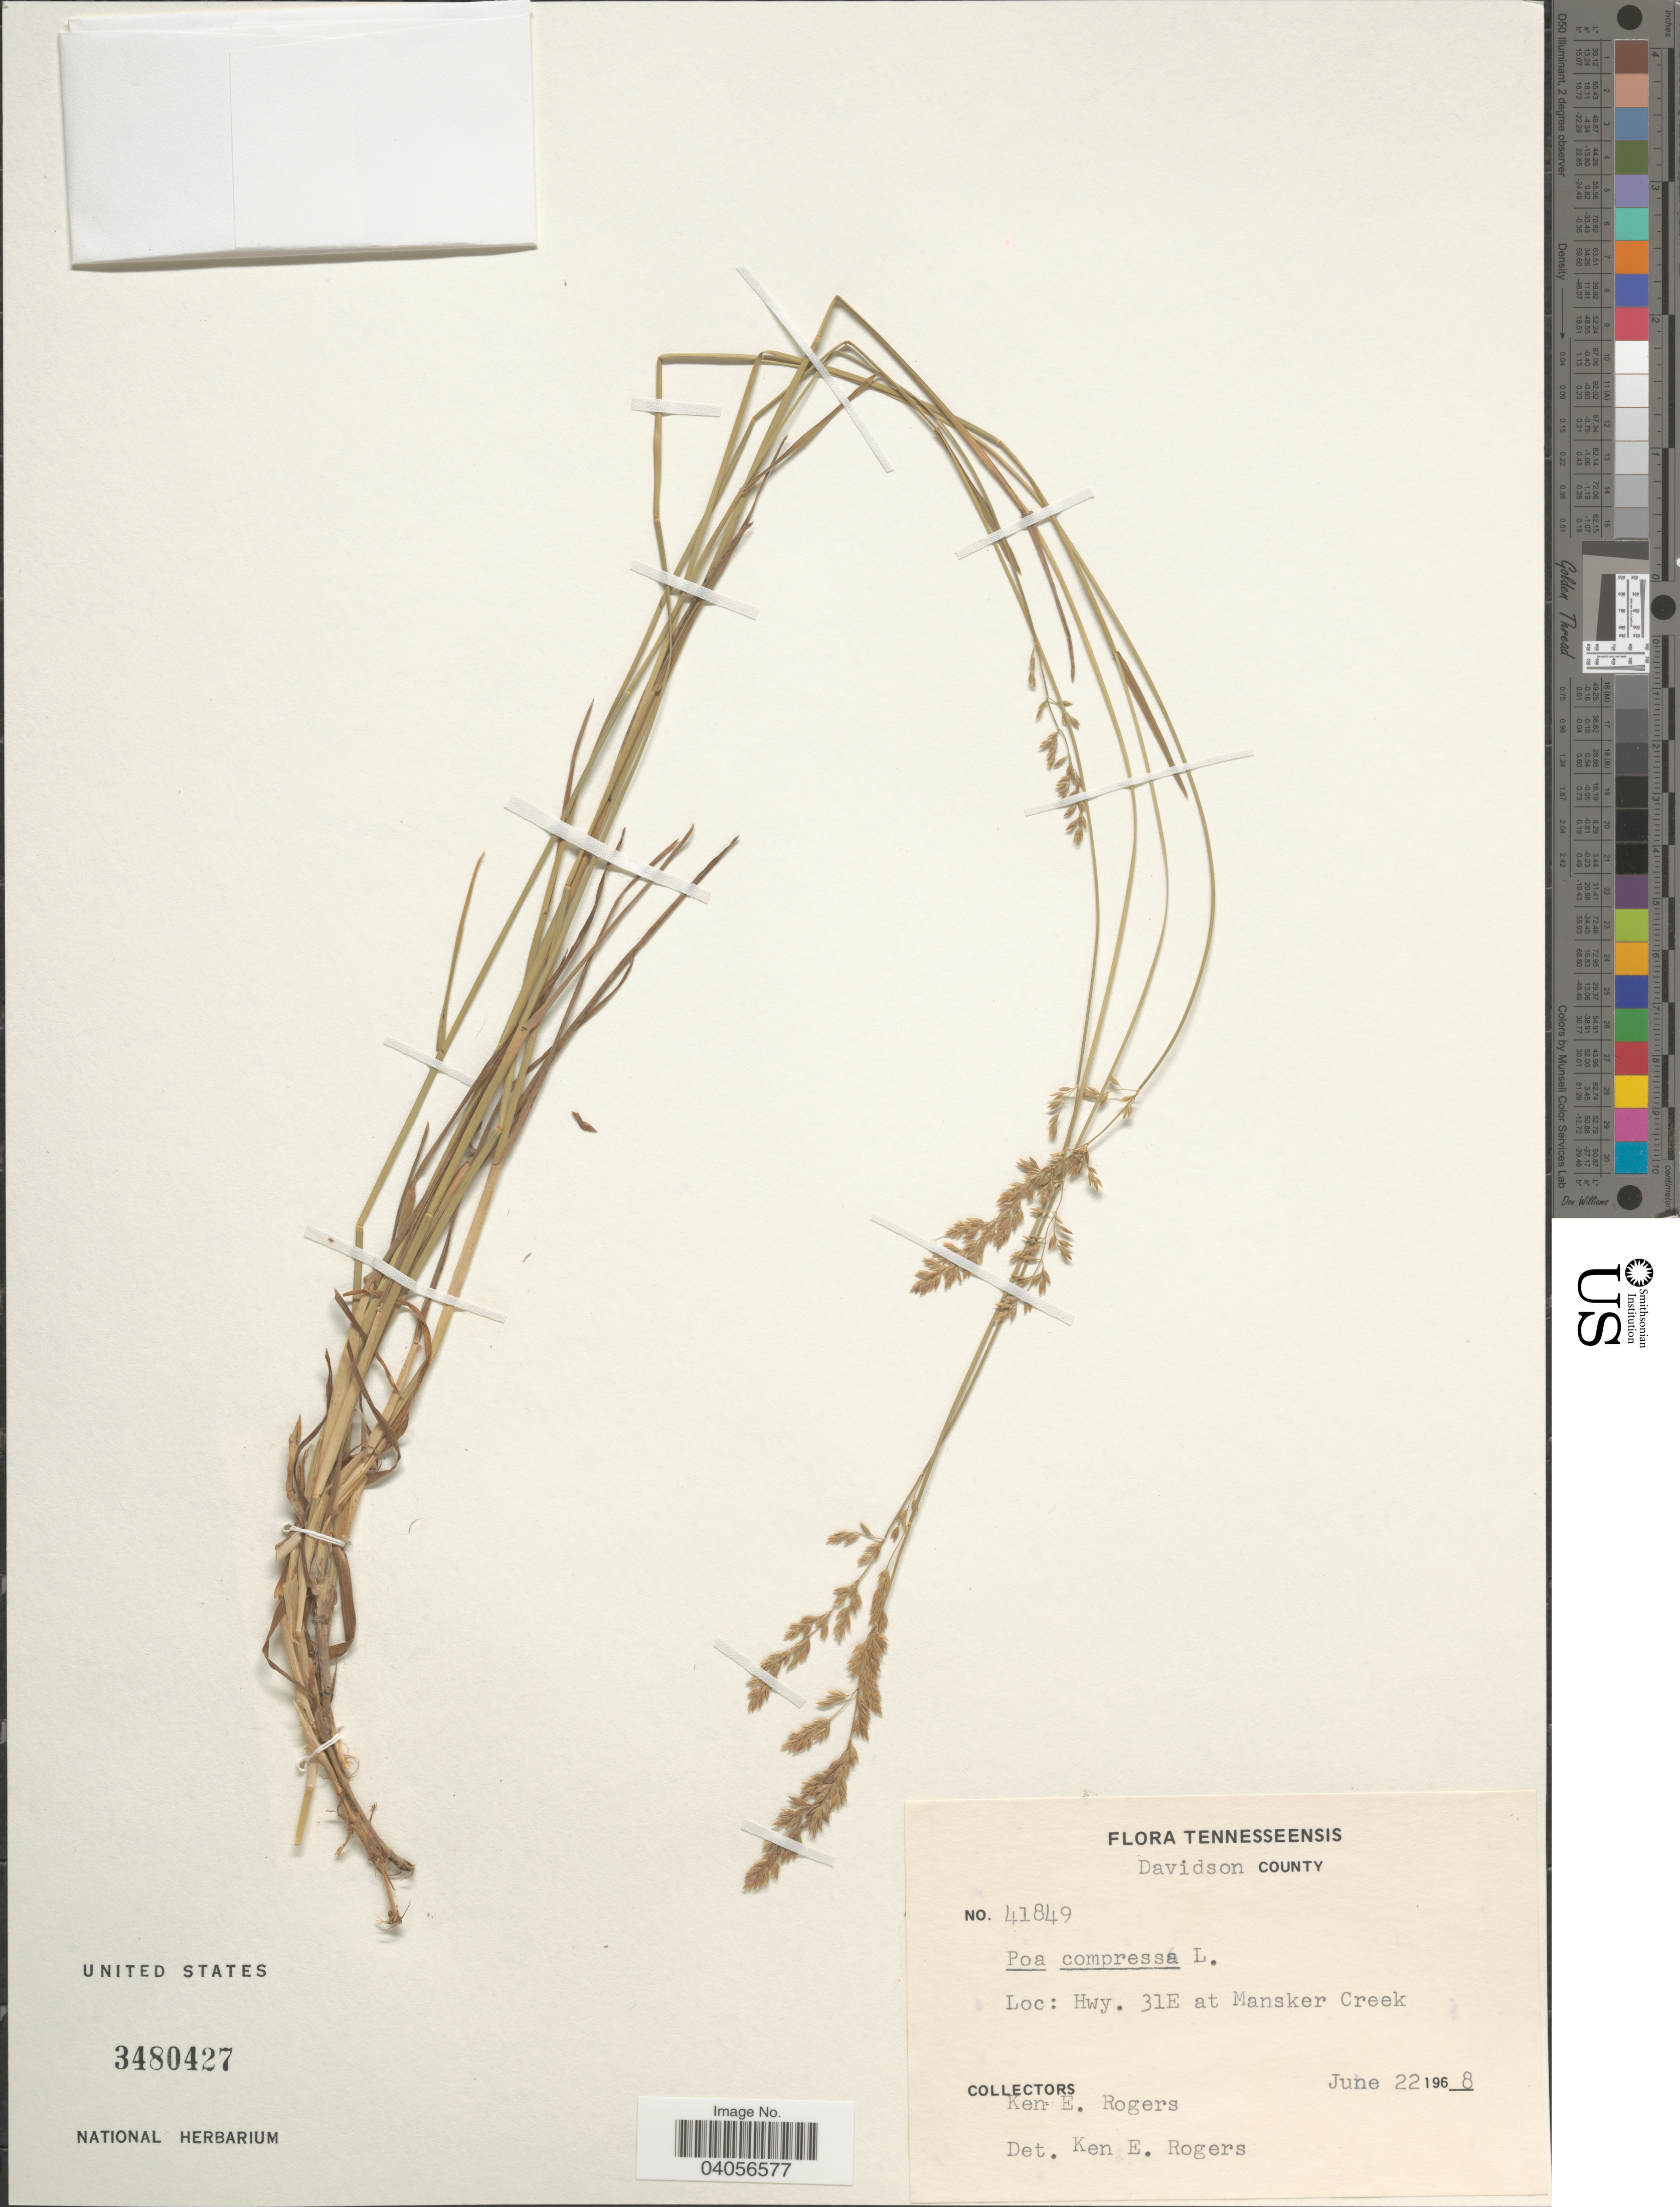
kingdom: Plantae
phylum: Tracheophyta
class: Liliopsida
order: Poales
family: Poaceae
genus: Poa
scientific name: Poa compressa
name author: L.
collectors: K. Rogers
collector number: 41849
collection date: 1968-06-22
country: United States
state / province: Tennessee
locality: Tennesseensis. Davidson County. Hwy. 31E at Mansker Creek.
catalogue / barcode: US 3480427